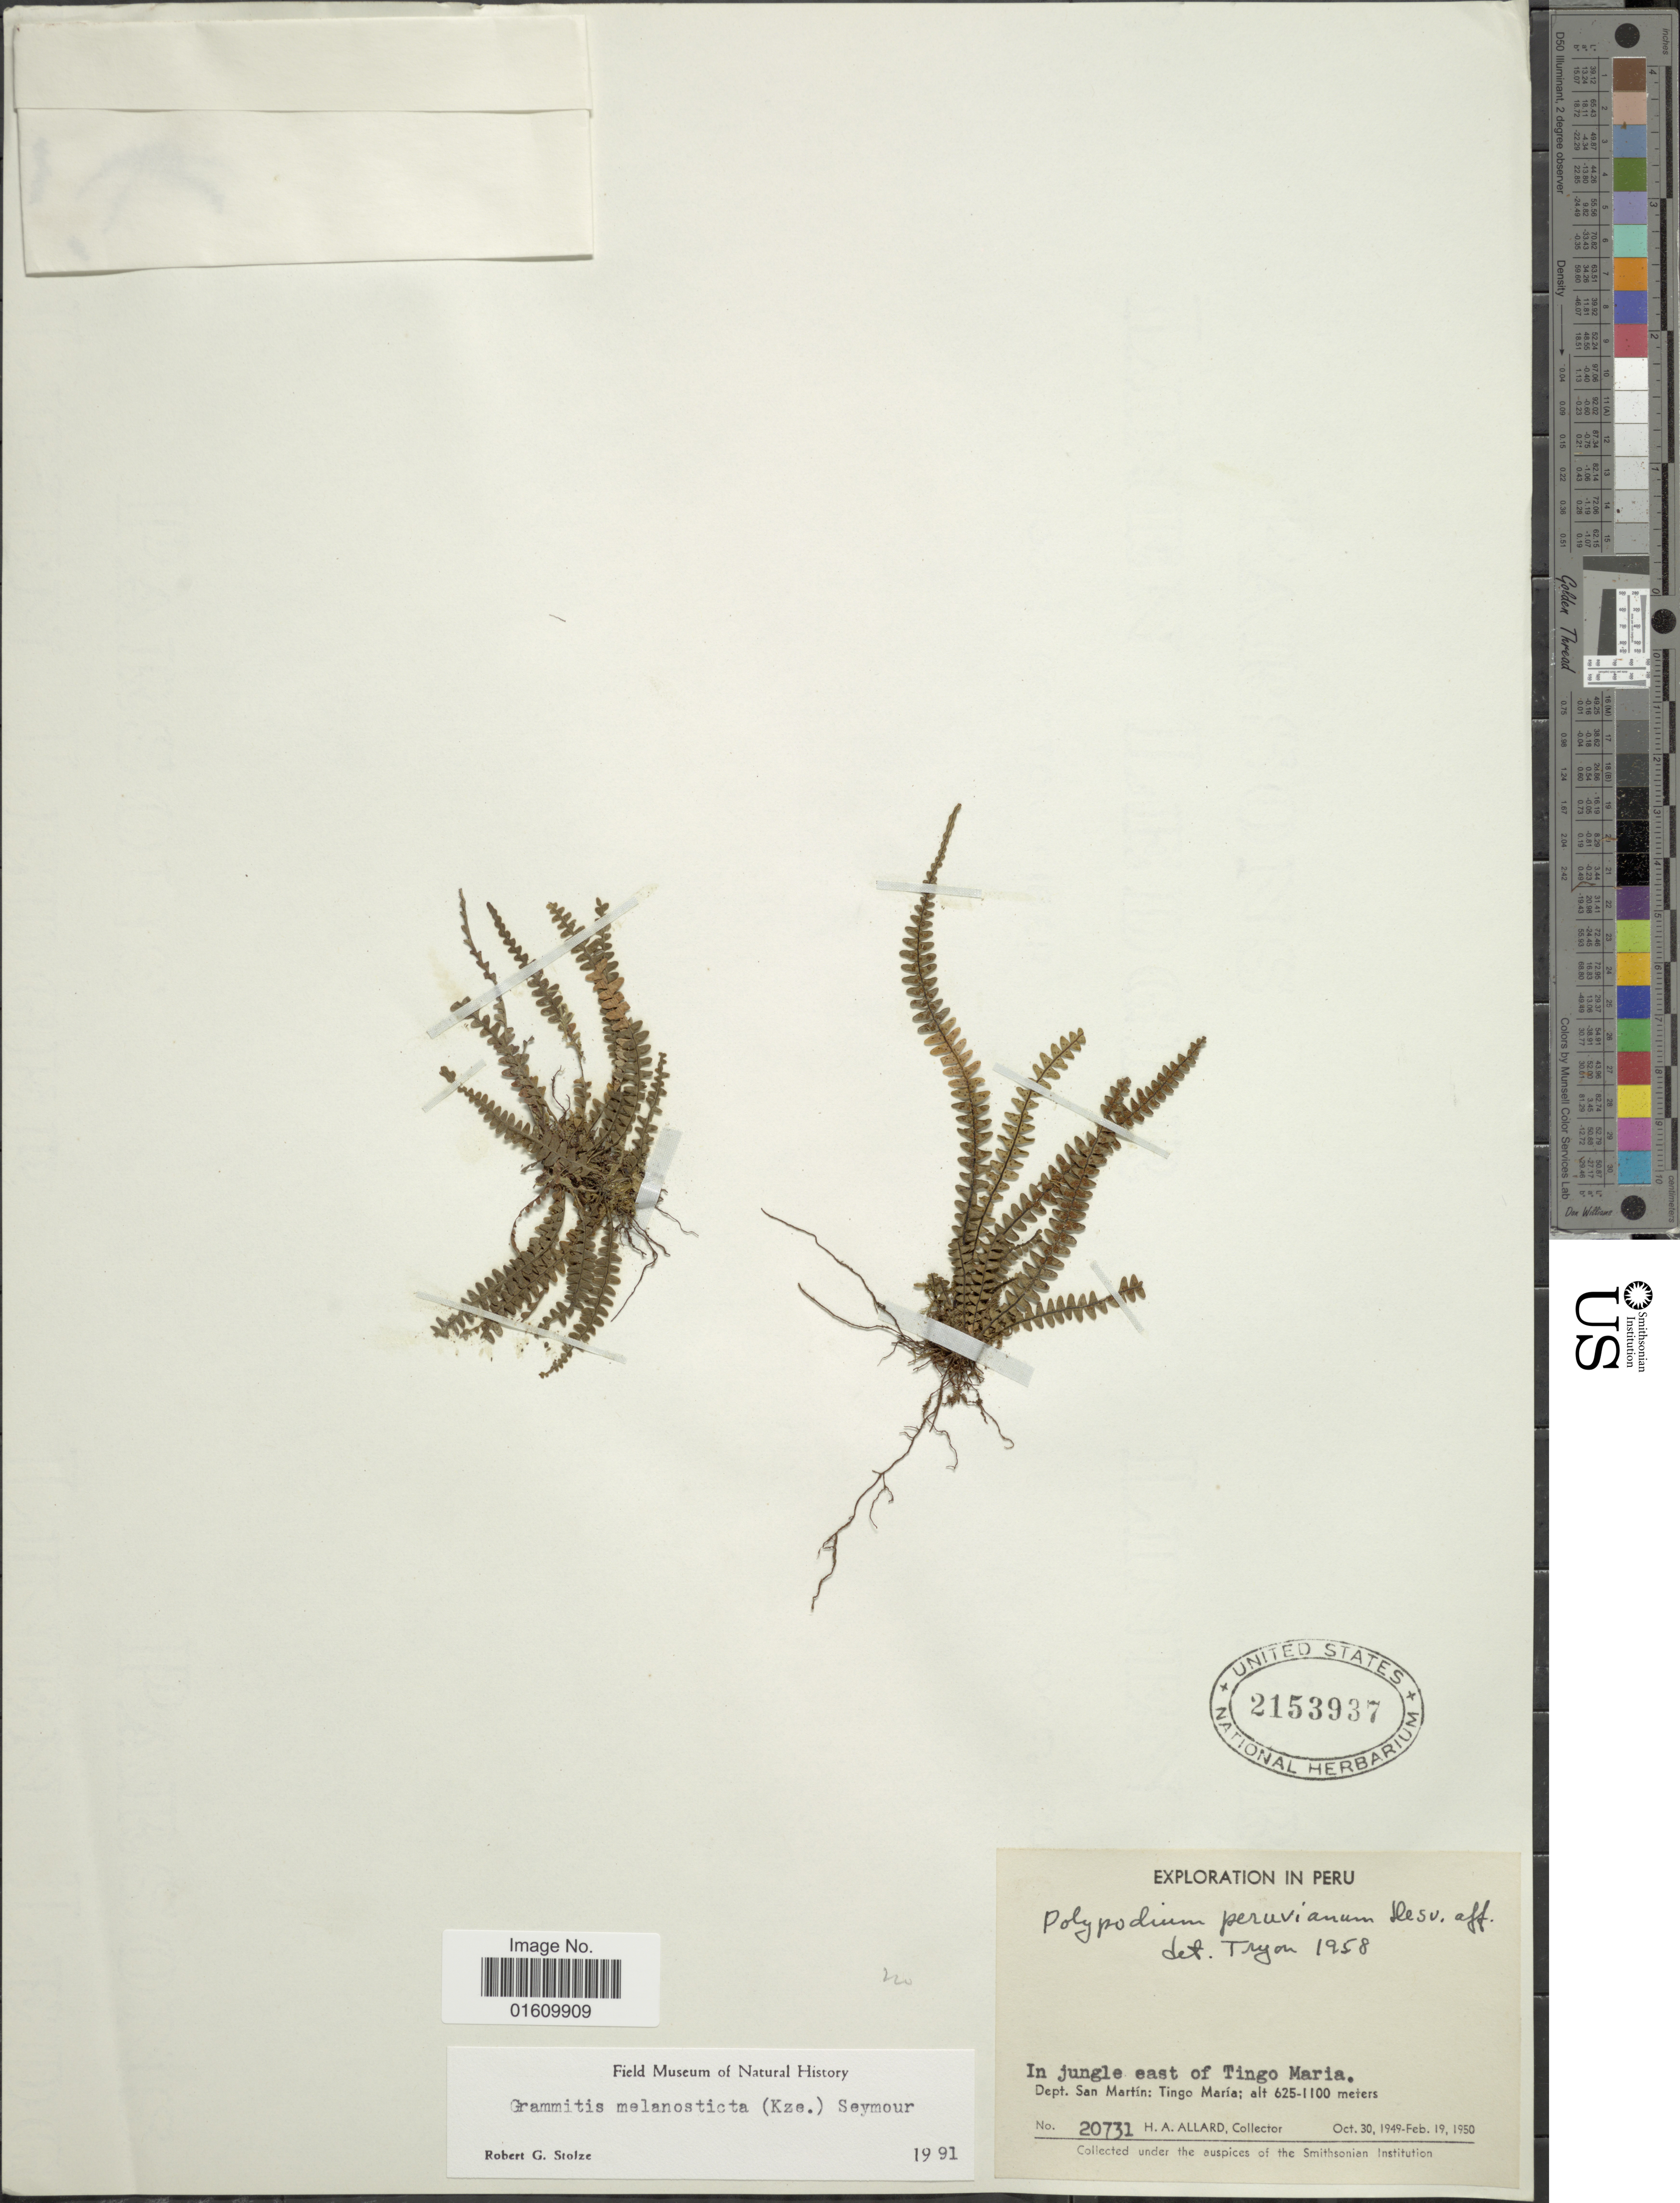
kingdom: Plantae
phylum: Tracheophyta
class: Polypodiopsida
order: Polypodiales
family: Polypodiaceae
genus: Melpomene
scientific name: Melpomene melanosticta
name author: (Kunze) A.R. Sm. & R.C. Moran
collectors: H. A. Allard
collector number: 20731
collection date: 1949-10-30/1950-02-19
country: Peru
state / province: San Martín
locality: In jungle east of Tingo Maria, Dept. San Martin: Tingo Maria.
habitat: in jungle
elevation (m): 625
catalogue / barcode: US 2153937